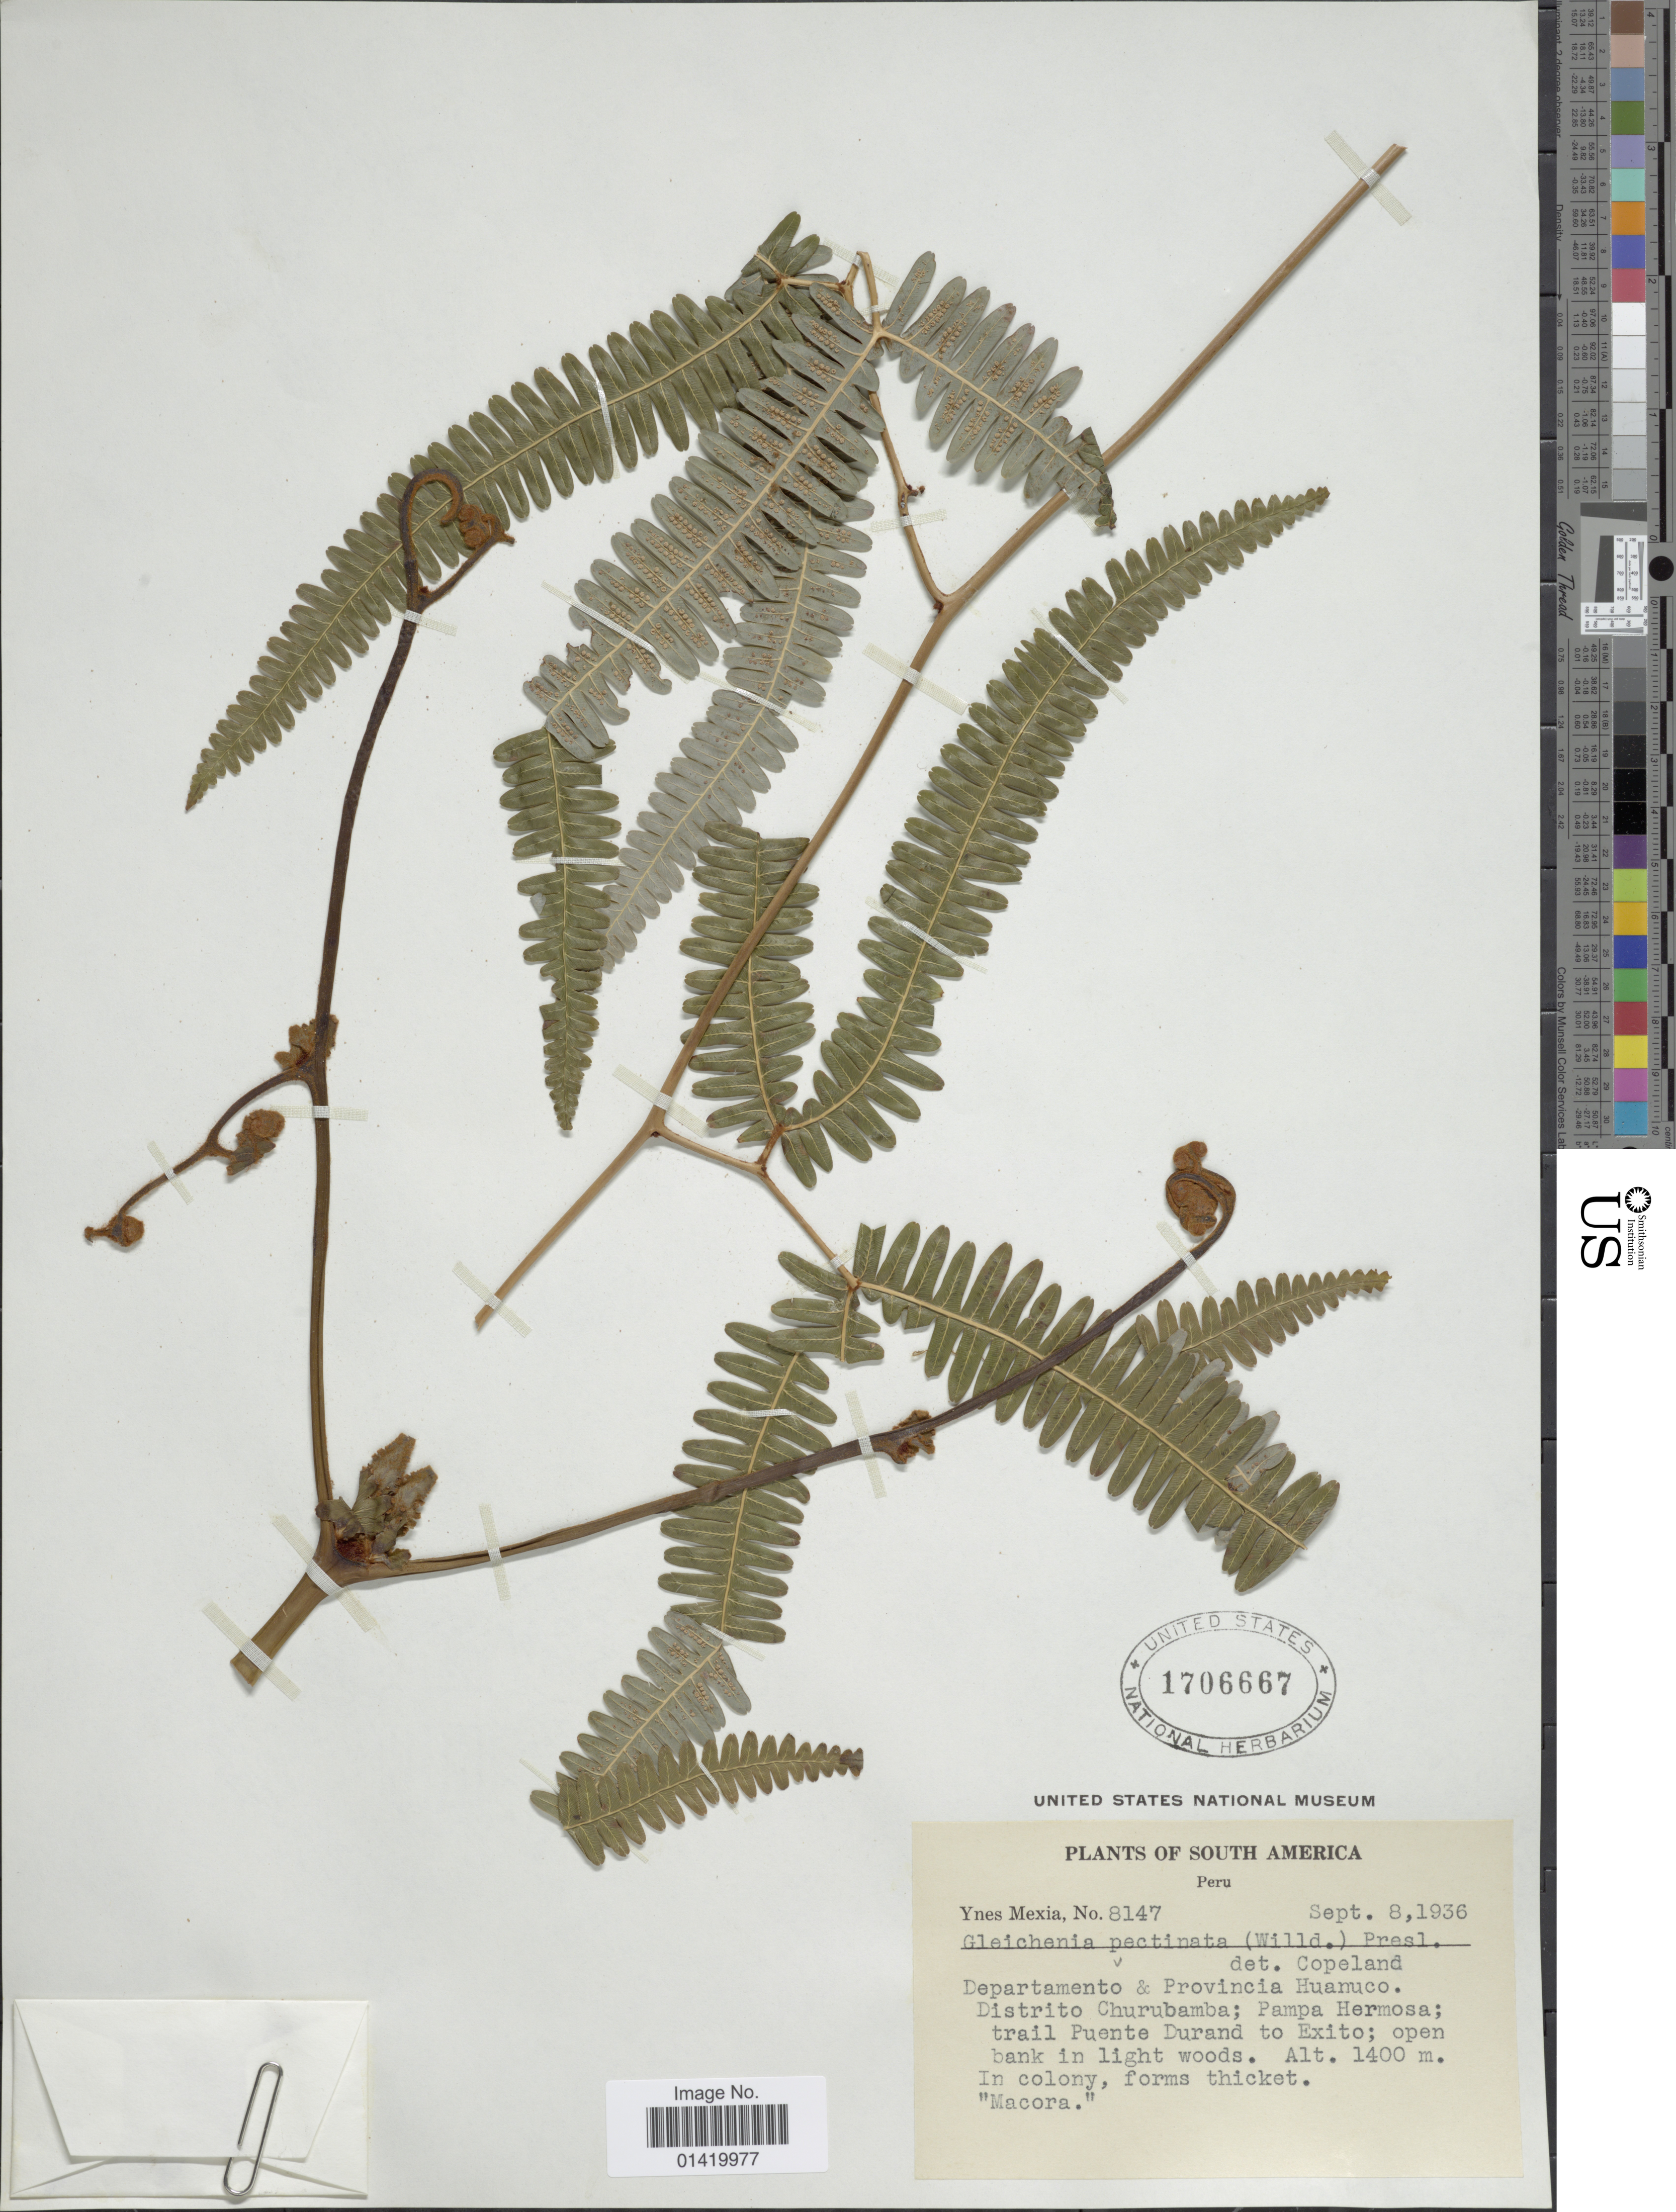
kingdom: Plantae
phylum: Tracheophyta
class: Polypodiopsida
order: Gleicheniales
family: Gleicheniaceae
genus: Gleichenella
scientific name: Gleichenella pectinata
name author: (Willd.) Ching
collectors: Y. Mexia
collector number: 8147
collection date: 1936-09-08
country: Peru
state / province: Huánuco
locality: Departamento Huanuco. Distrito Churubamba; Pampa Hermosa; trail Puente Durand to Exito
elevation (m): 1400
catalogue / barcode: US 1706667